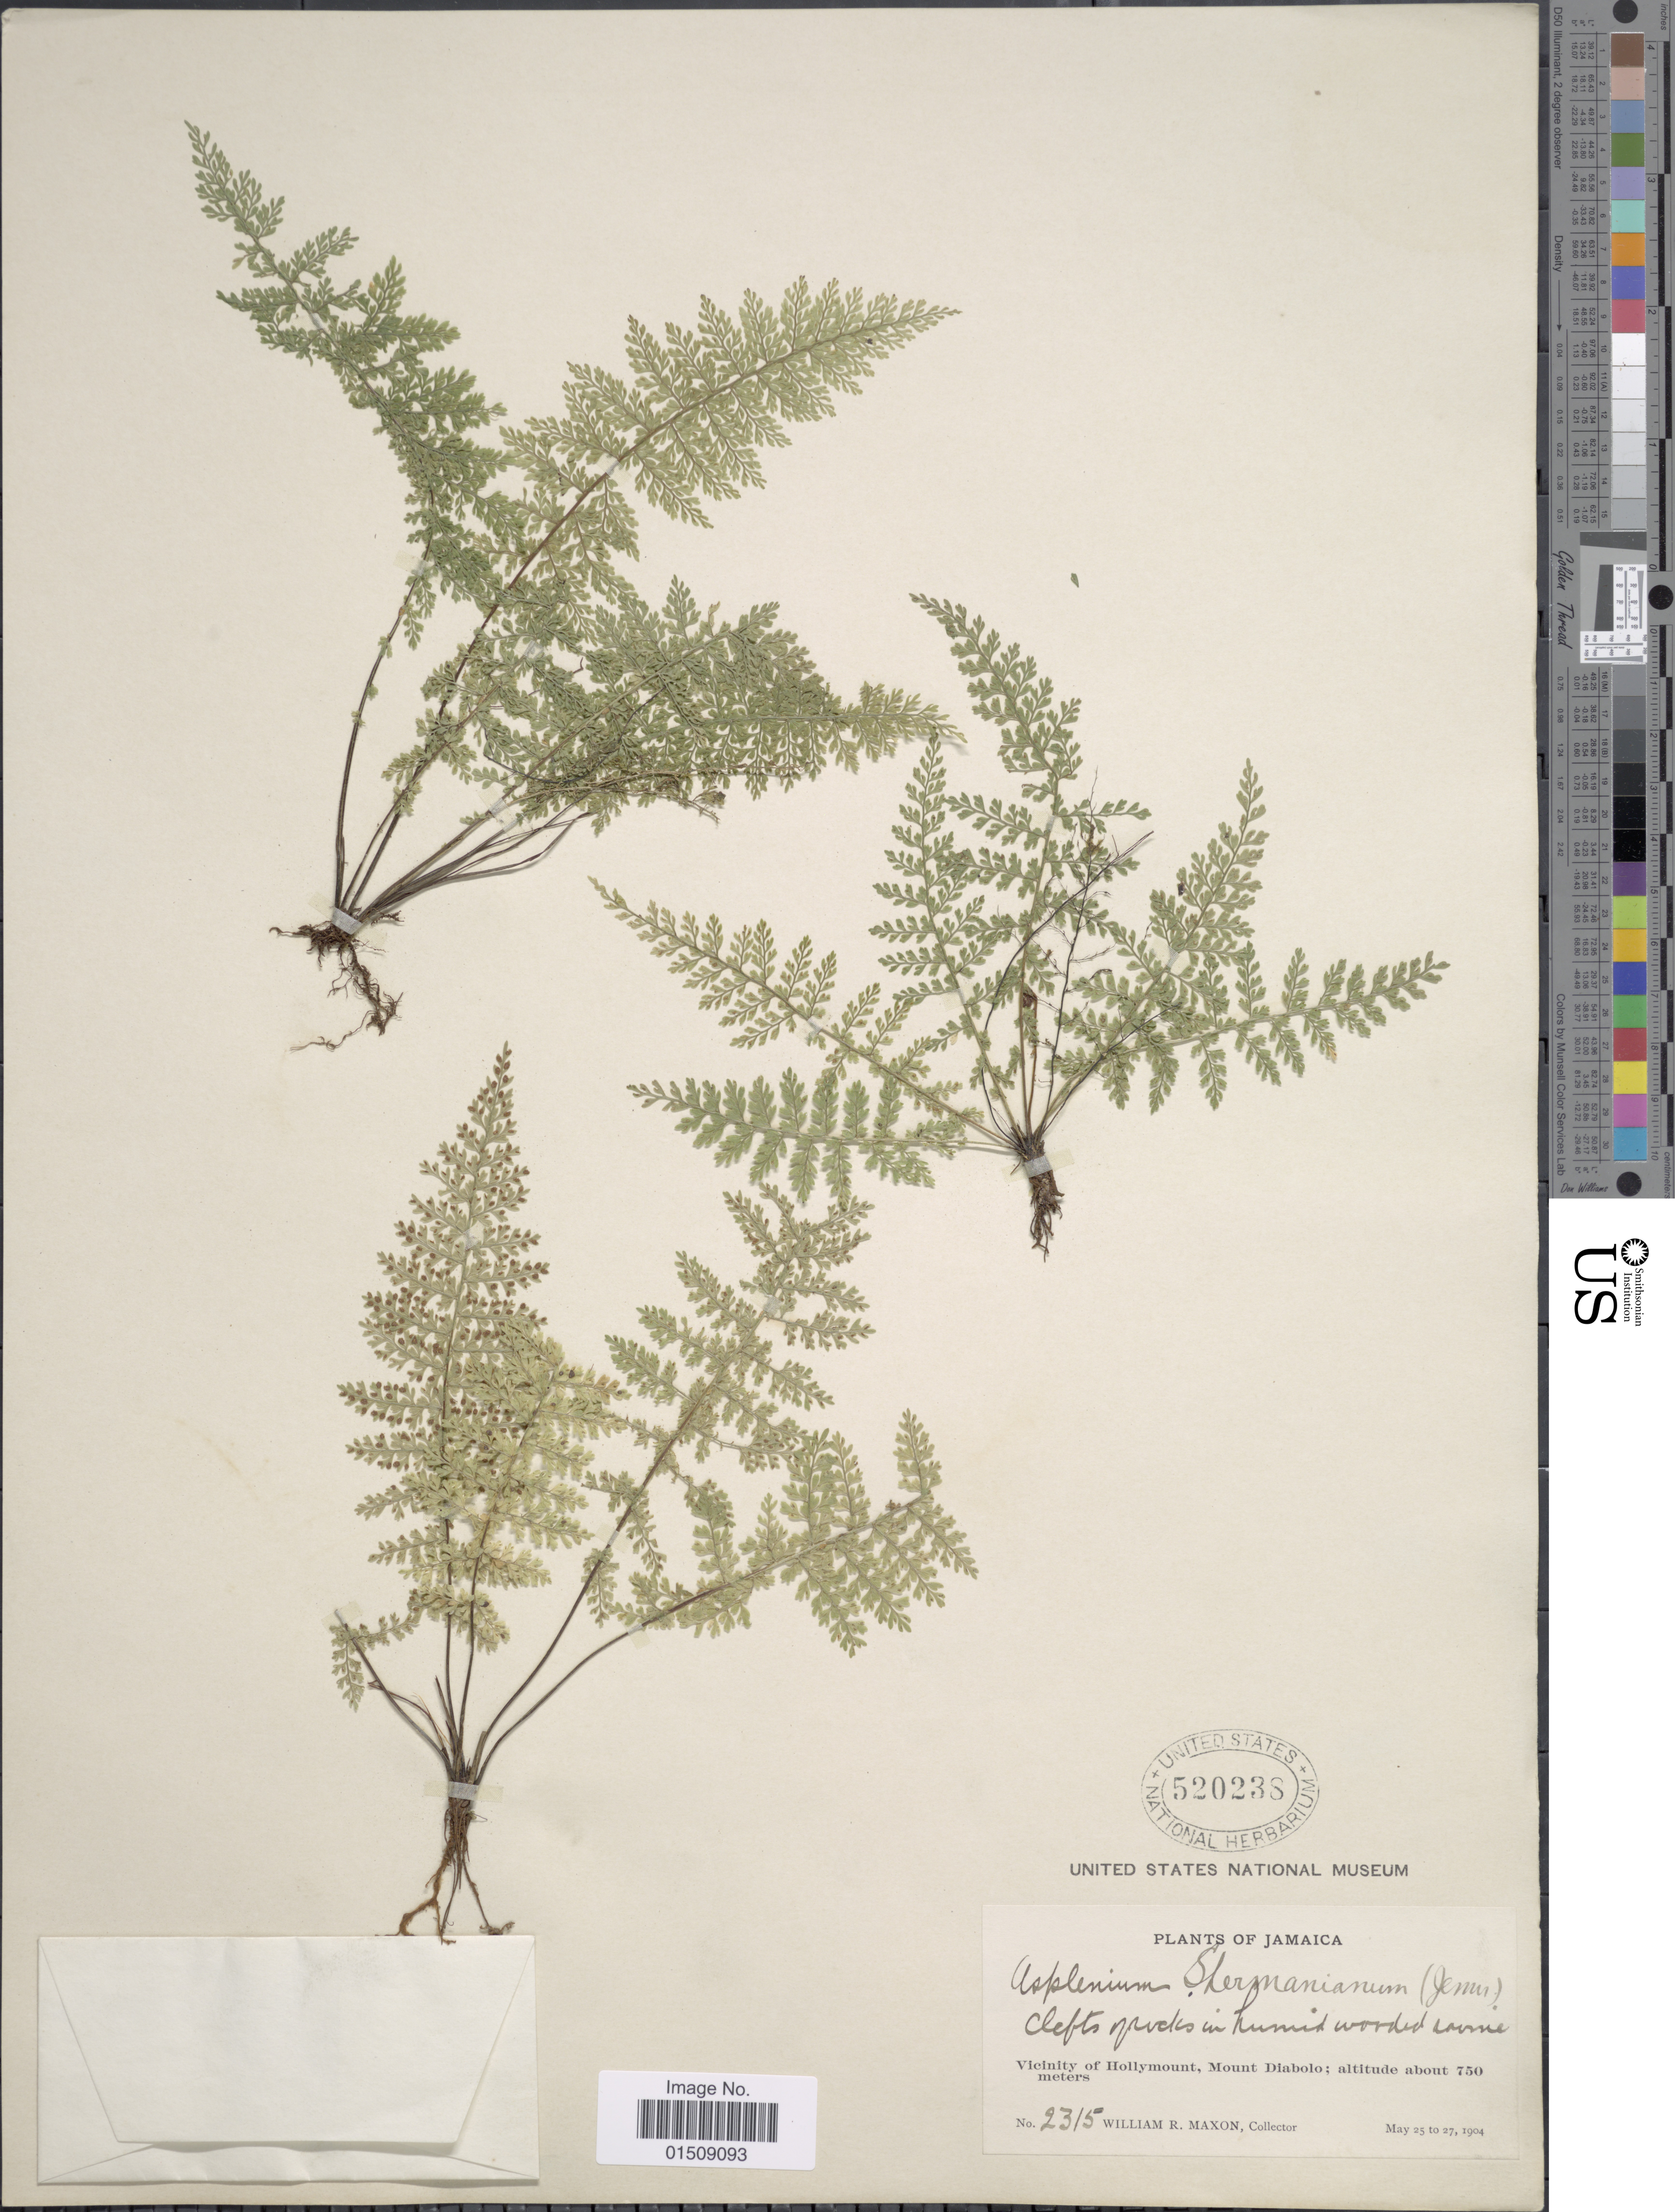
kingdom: Plantae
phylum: Tracheophyta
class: Polypodiopsida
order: Polypodiales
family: Aspleniaceae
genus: Asplenium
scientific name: Asplenium myriophyllum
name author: (Sw.) C. Presl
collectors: W. R. Maxon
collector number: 2315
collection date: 1904-05-25/1904-05-27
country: Jamaica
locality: Vicinity of Hollymount, Mount Diabolo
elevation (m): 750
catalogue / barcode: US 520238